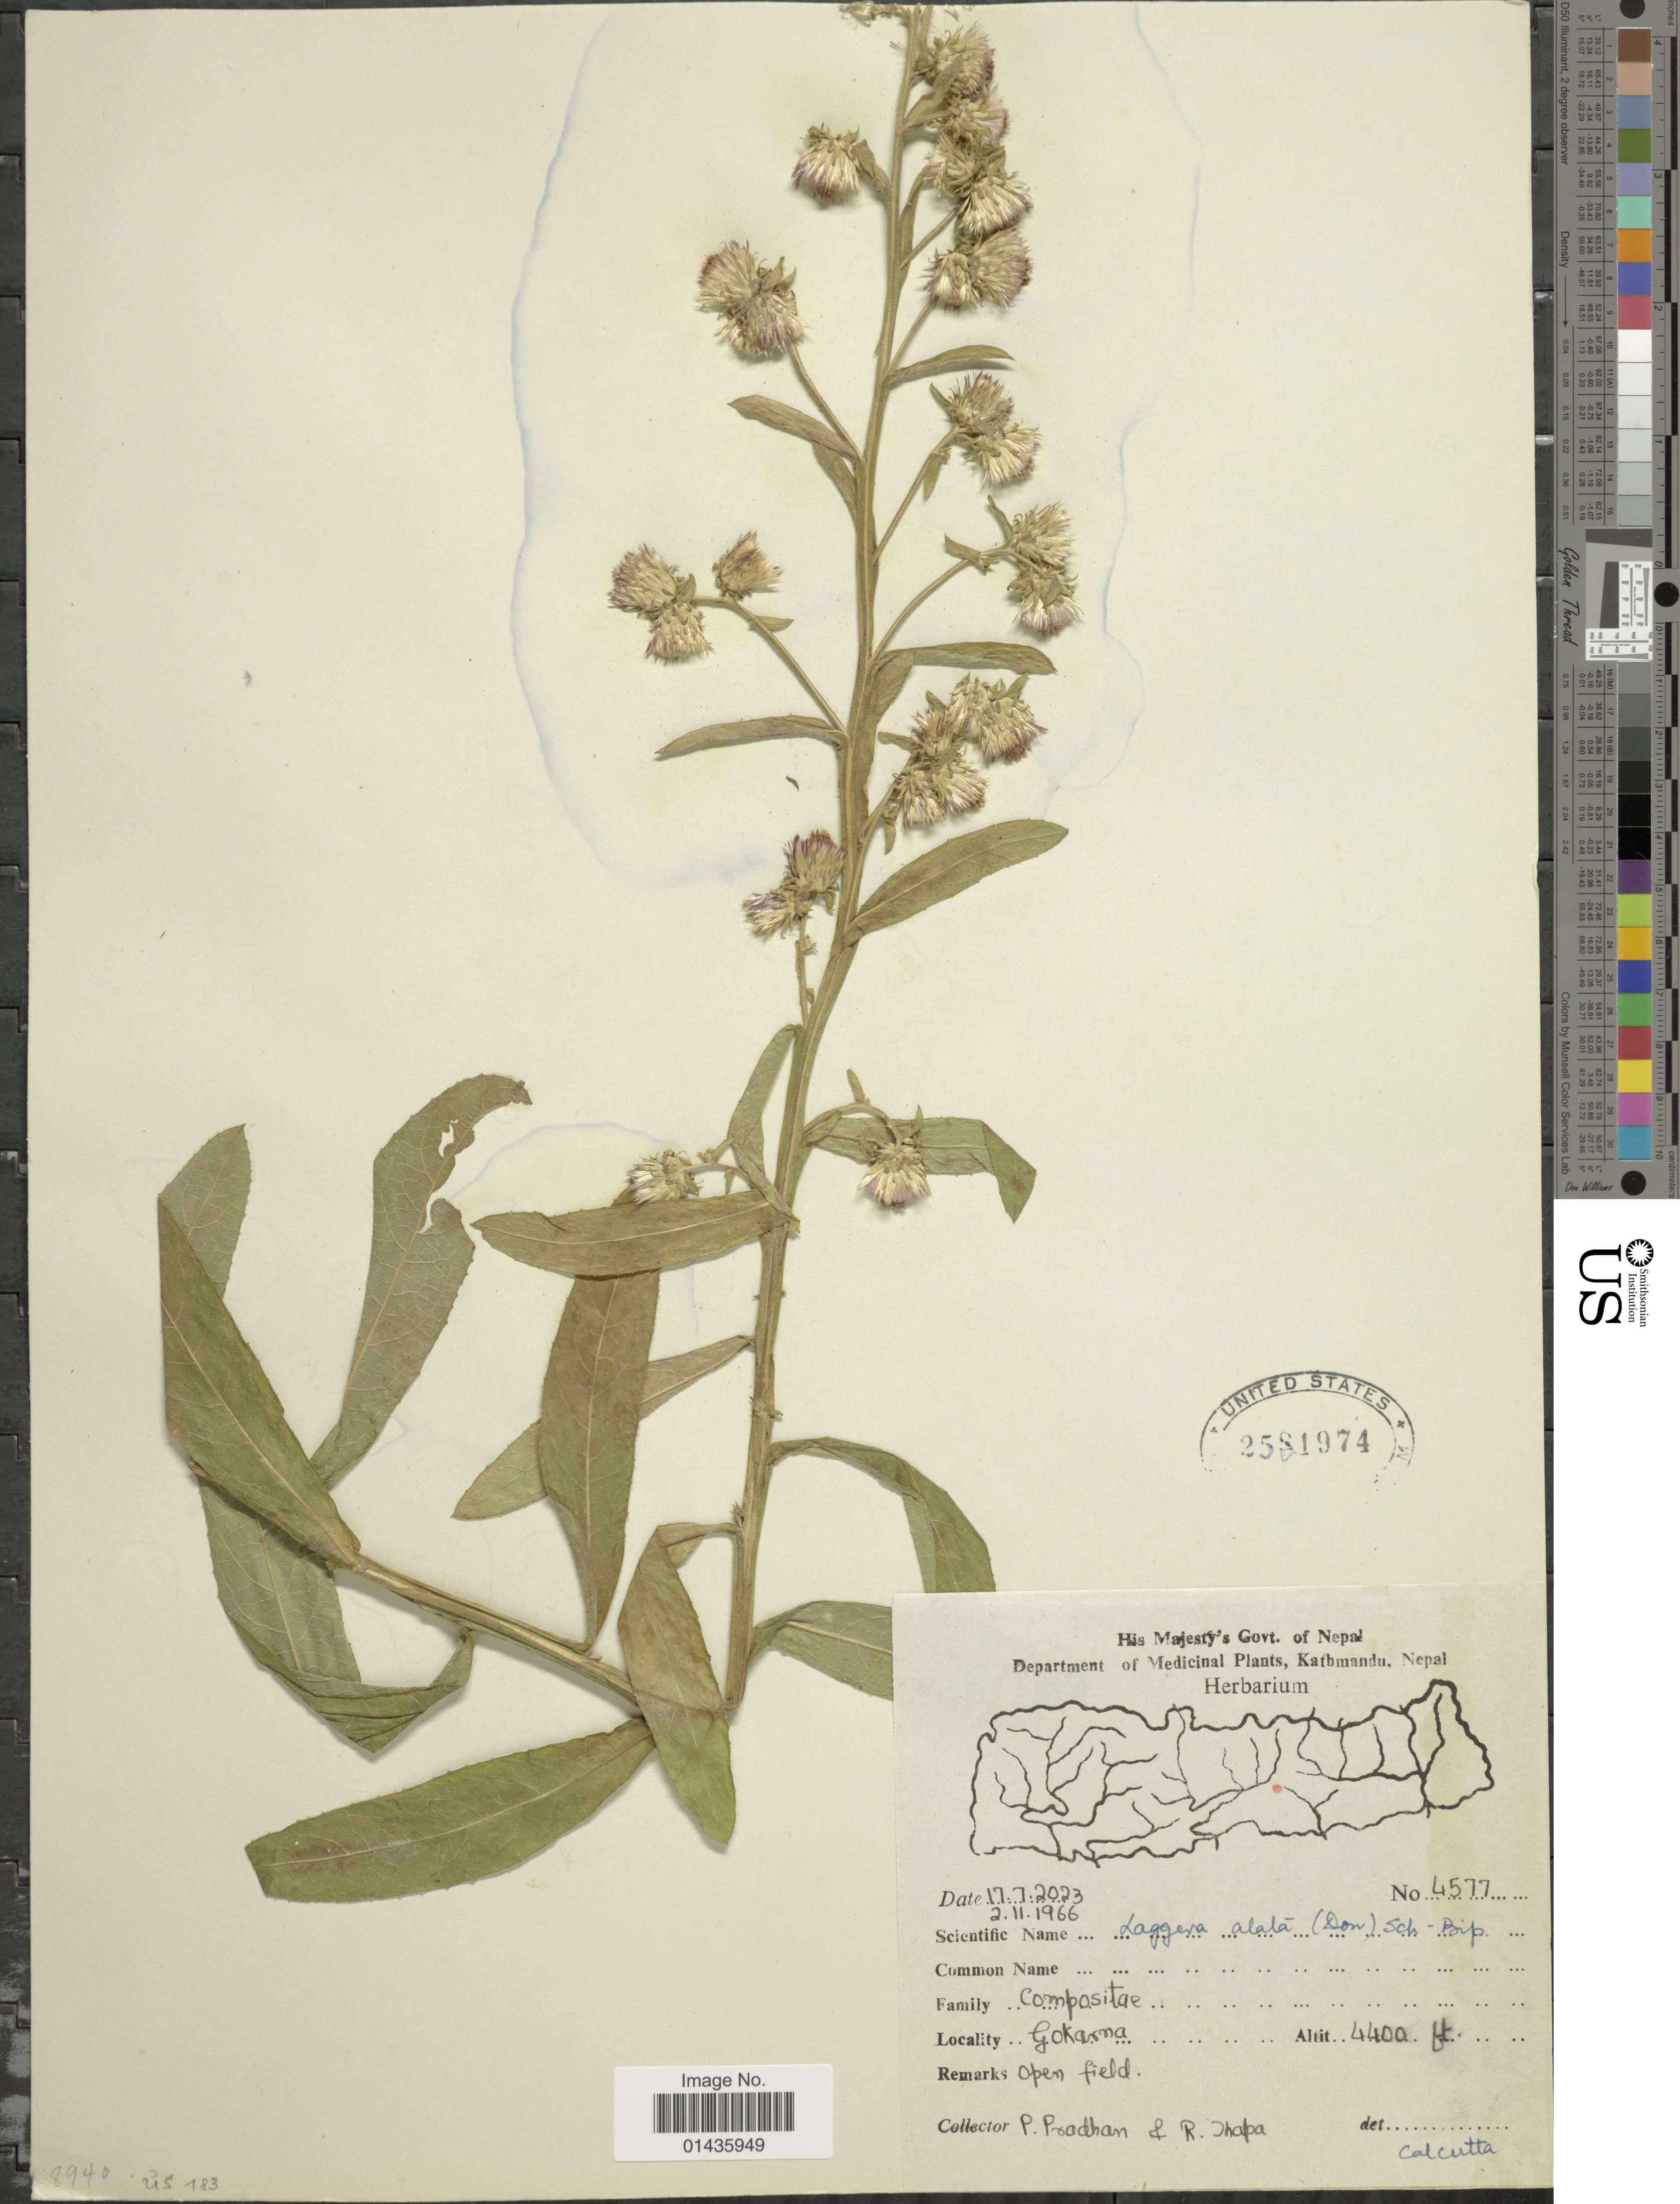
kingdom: Plantae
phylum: Tracheophyta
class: Magnoliopsida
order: Asterales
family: Asteraceae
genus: Laggera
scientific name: Laggera alata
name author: Sch. Bip.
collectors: P. Pradhan & R. Thapa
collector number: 4577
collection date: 1966-11-02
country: Nepal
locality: Gokarna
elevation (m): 1341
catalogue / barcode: US 2581974